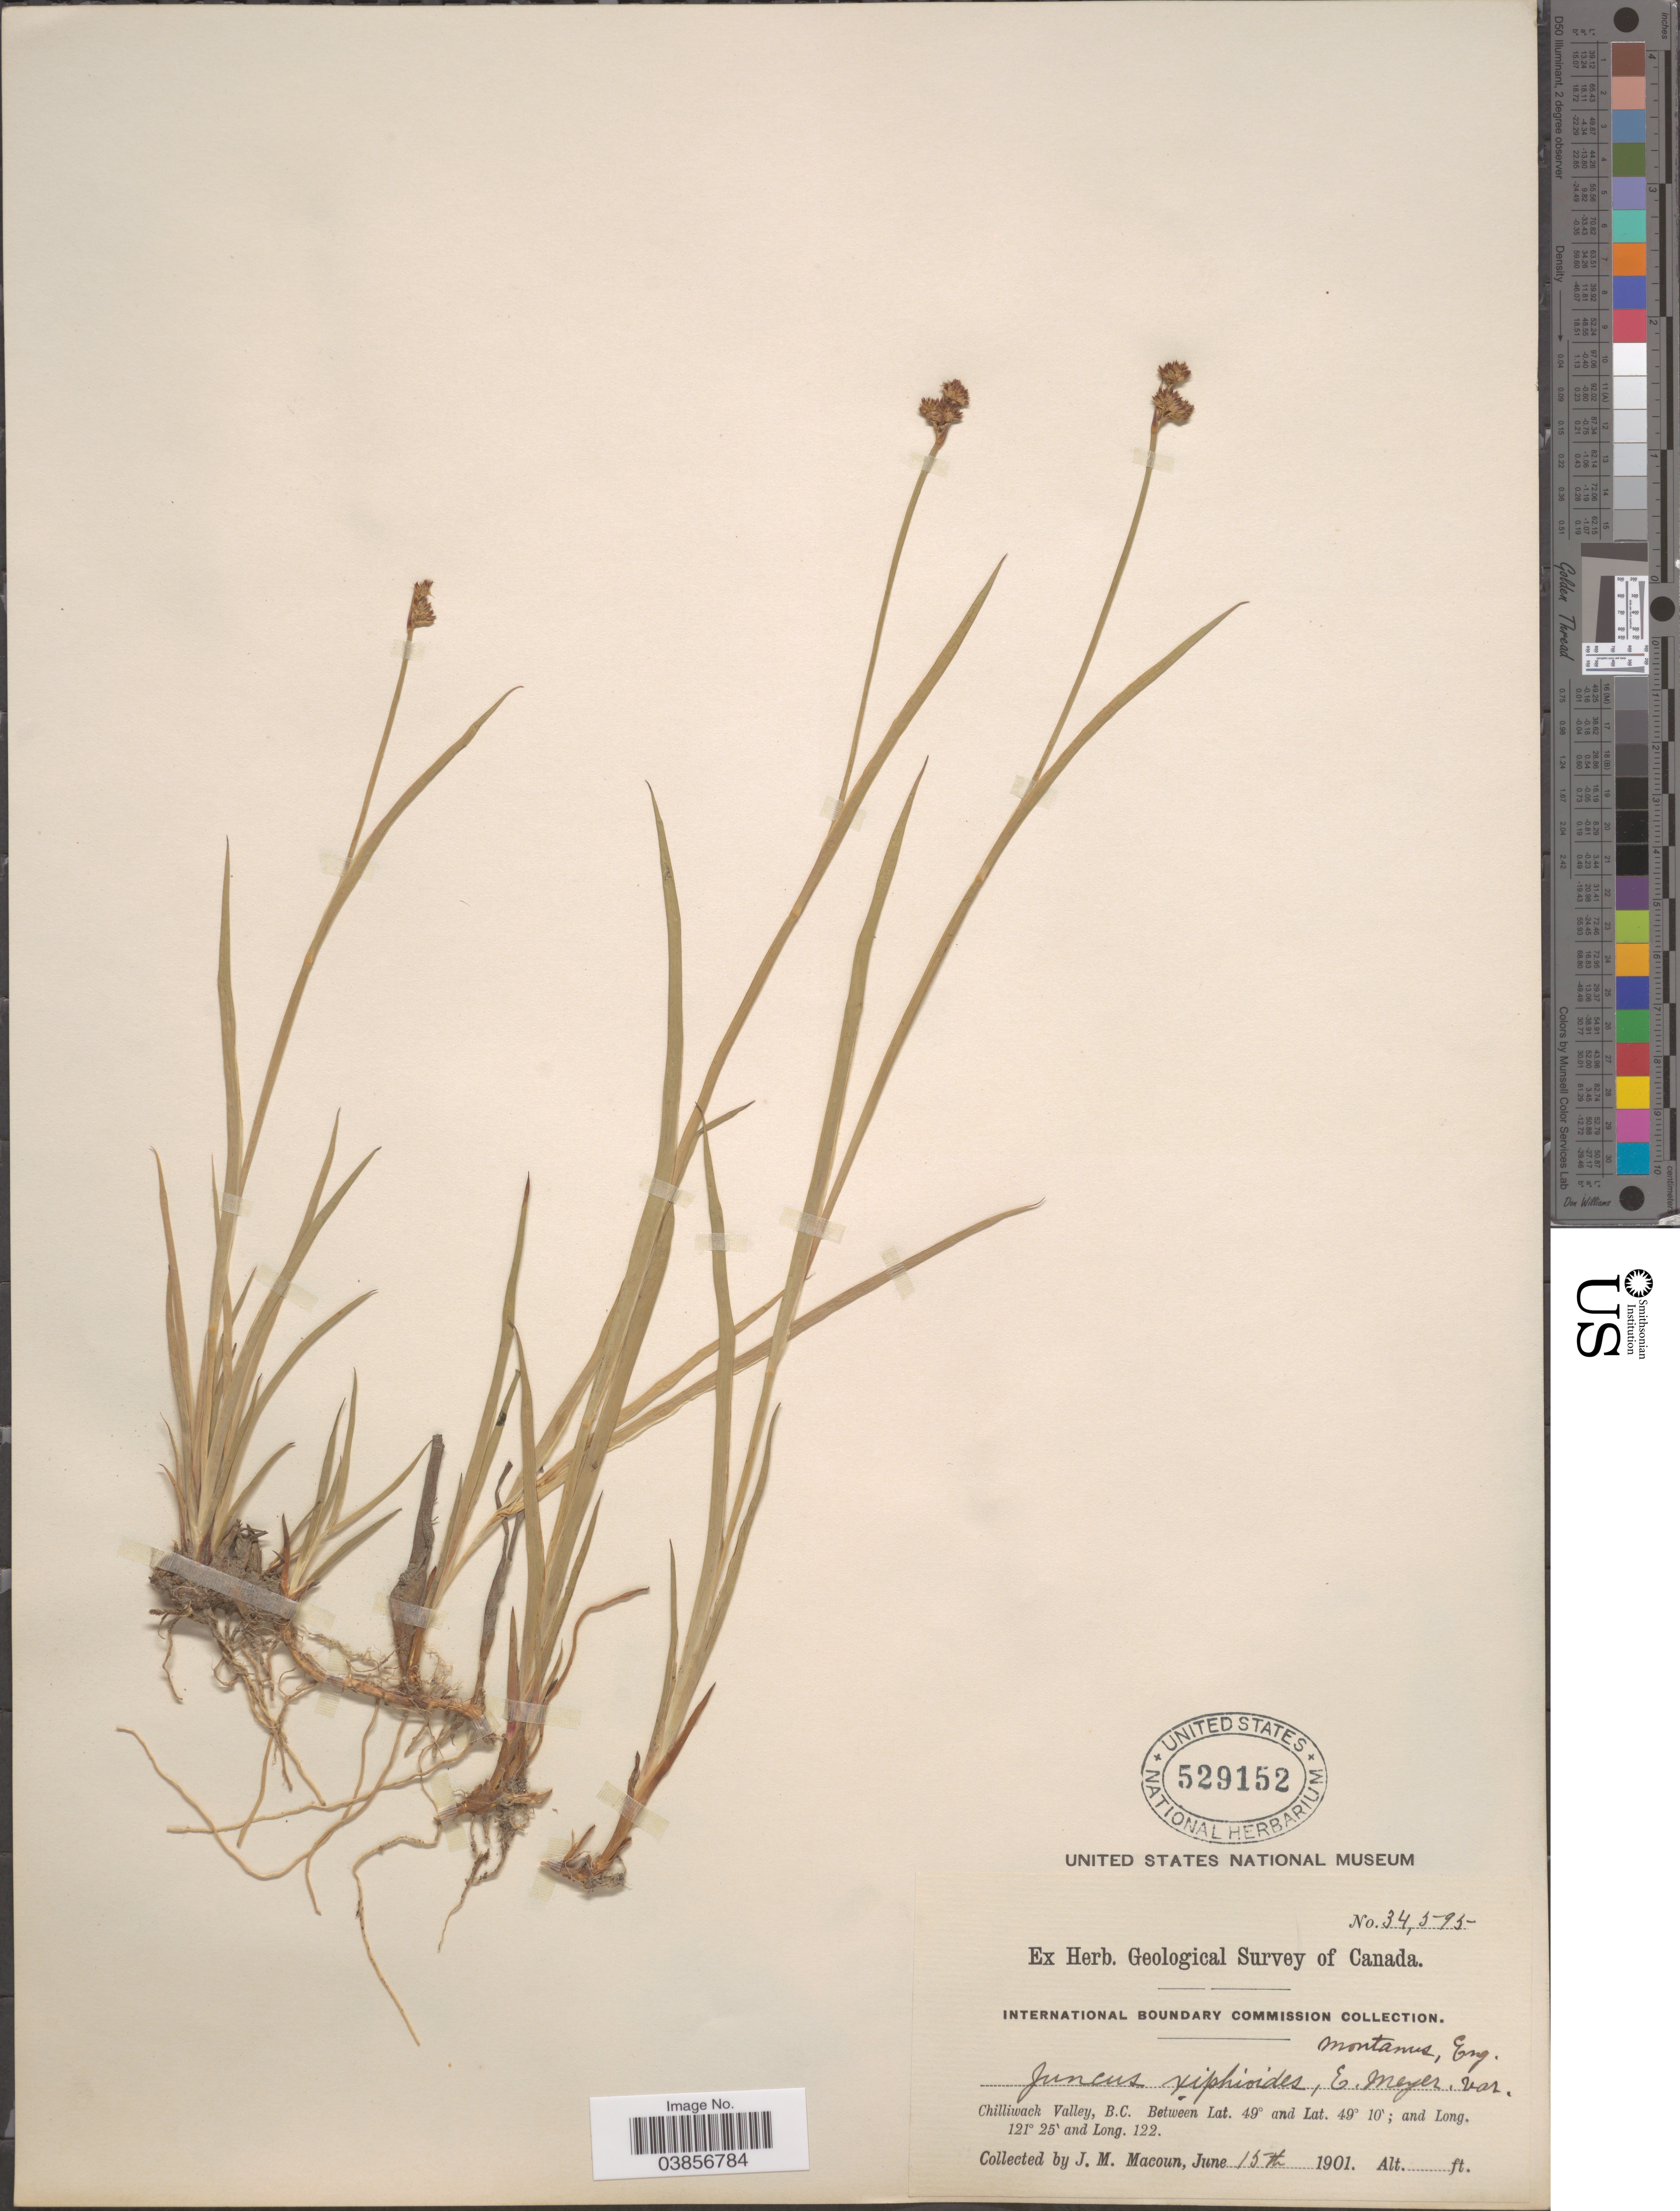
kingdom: Plantae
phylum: Tracheophyta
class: Liliopsida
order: Poales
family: Juncaceae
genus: Juncus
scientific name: Juncus saximontanus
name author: A. Nelson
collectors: J. M. Macoun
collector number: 34595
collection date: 1901-06-15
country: Canada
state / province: British Columbia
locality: Chilliwack Valley.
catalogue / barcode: US 529152